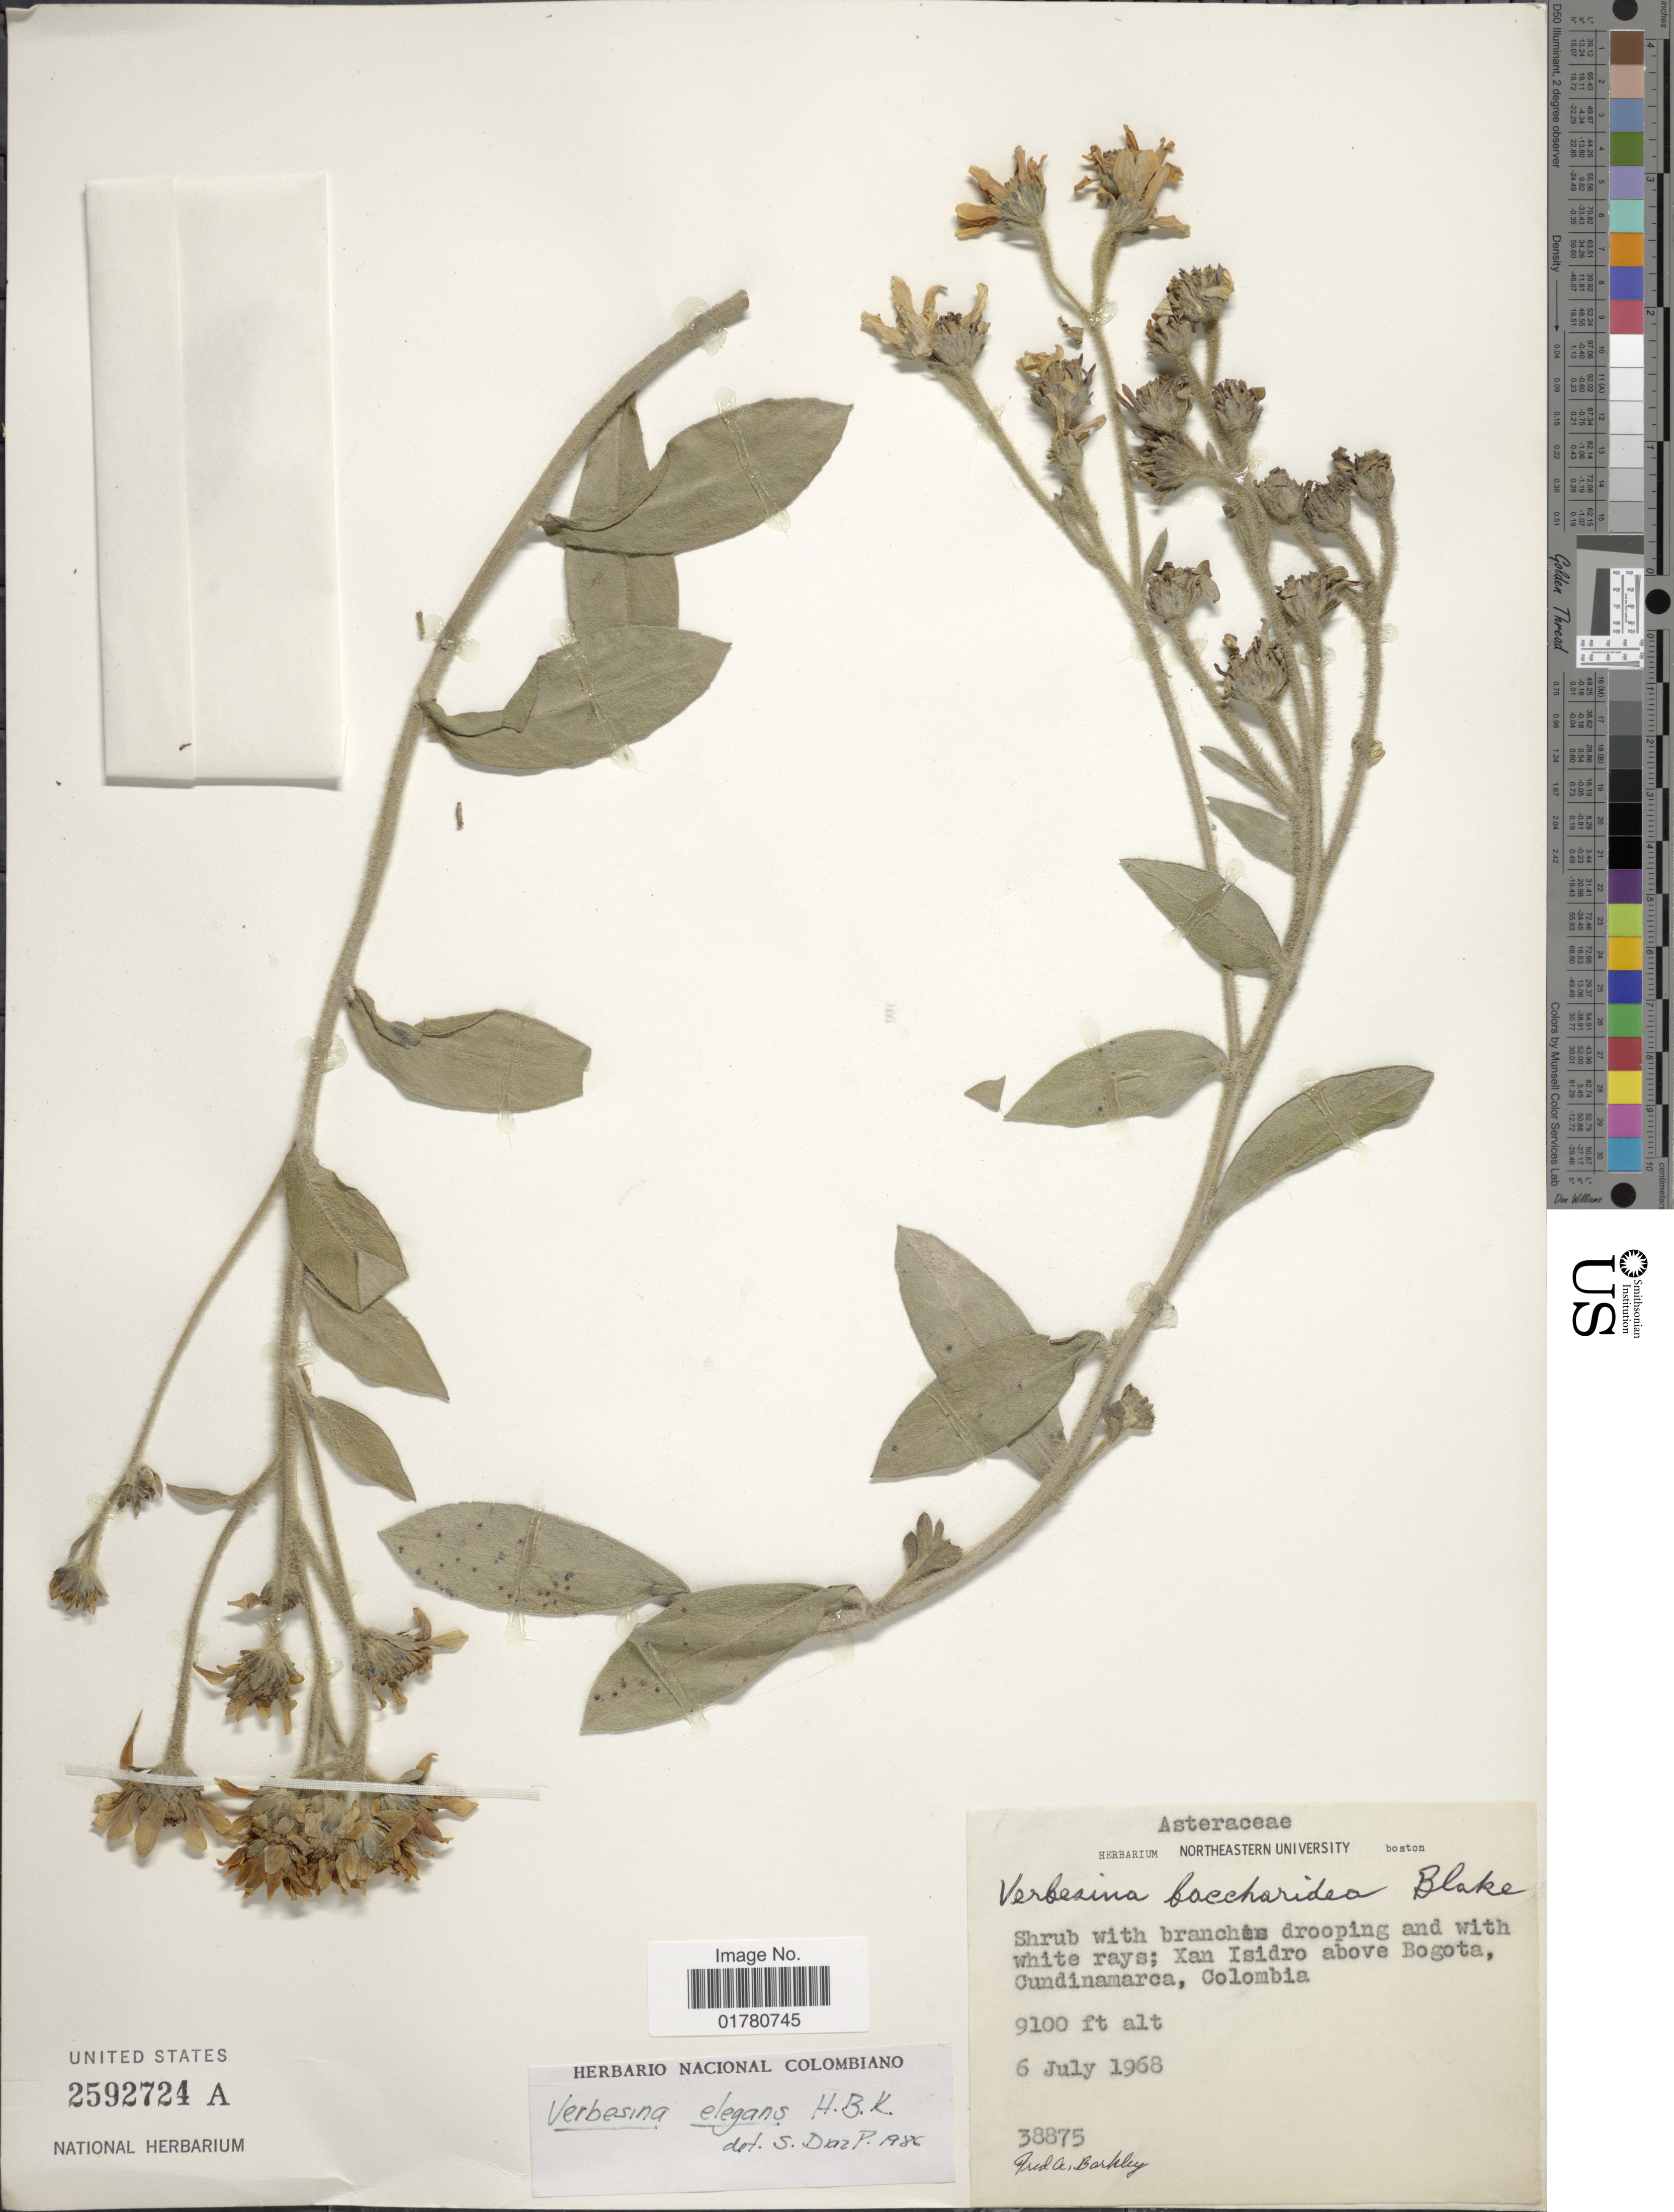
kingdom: Plantae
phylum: Tracheophyta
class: Magnoliopsida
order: Asterales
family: Asteraceae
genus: Verbesina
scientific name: Verbesina elegans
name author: Kunth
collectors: F. A. Barkley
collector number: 38875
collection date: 1968-07-06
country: Colombia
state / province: Cundinamarca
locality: Xan Isidro above Bogota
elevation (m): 2774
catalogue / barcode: US 2592724A